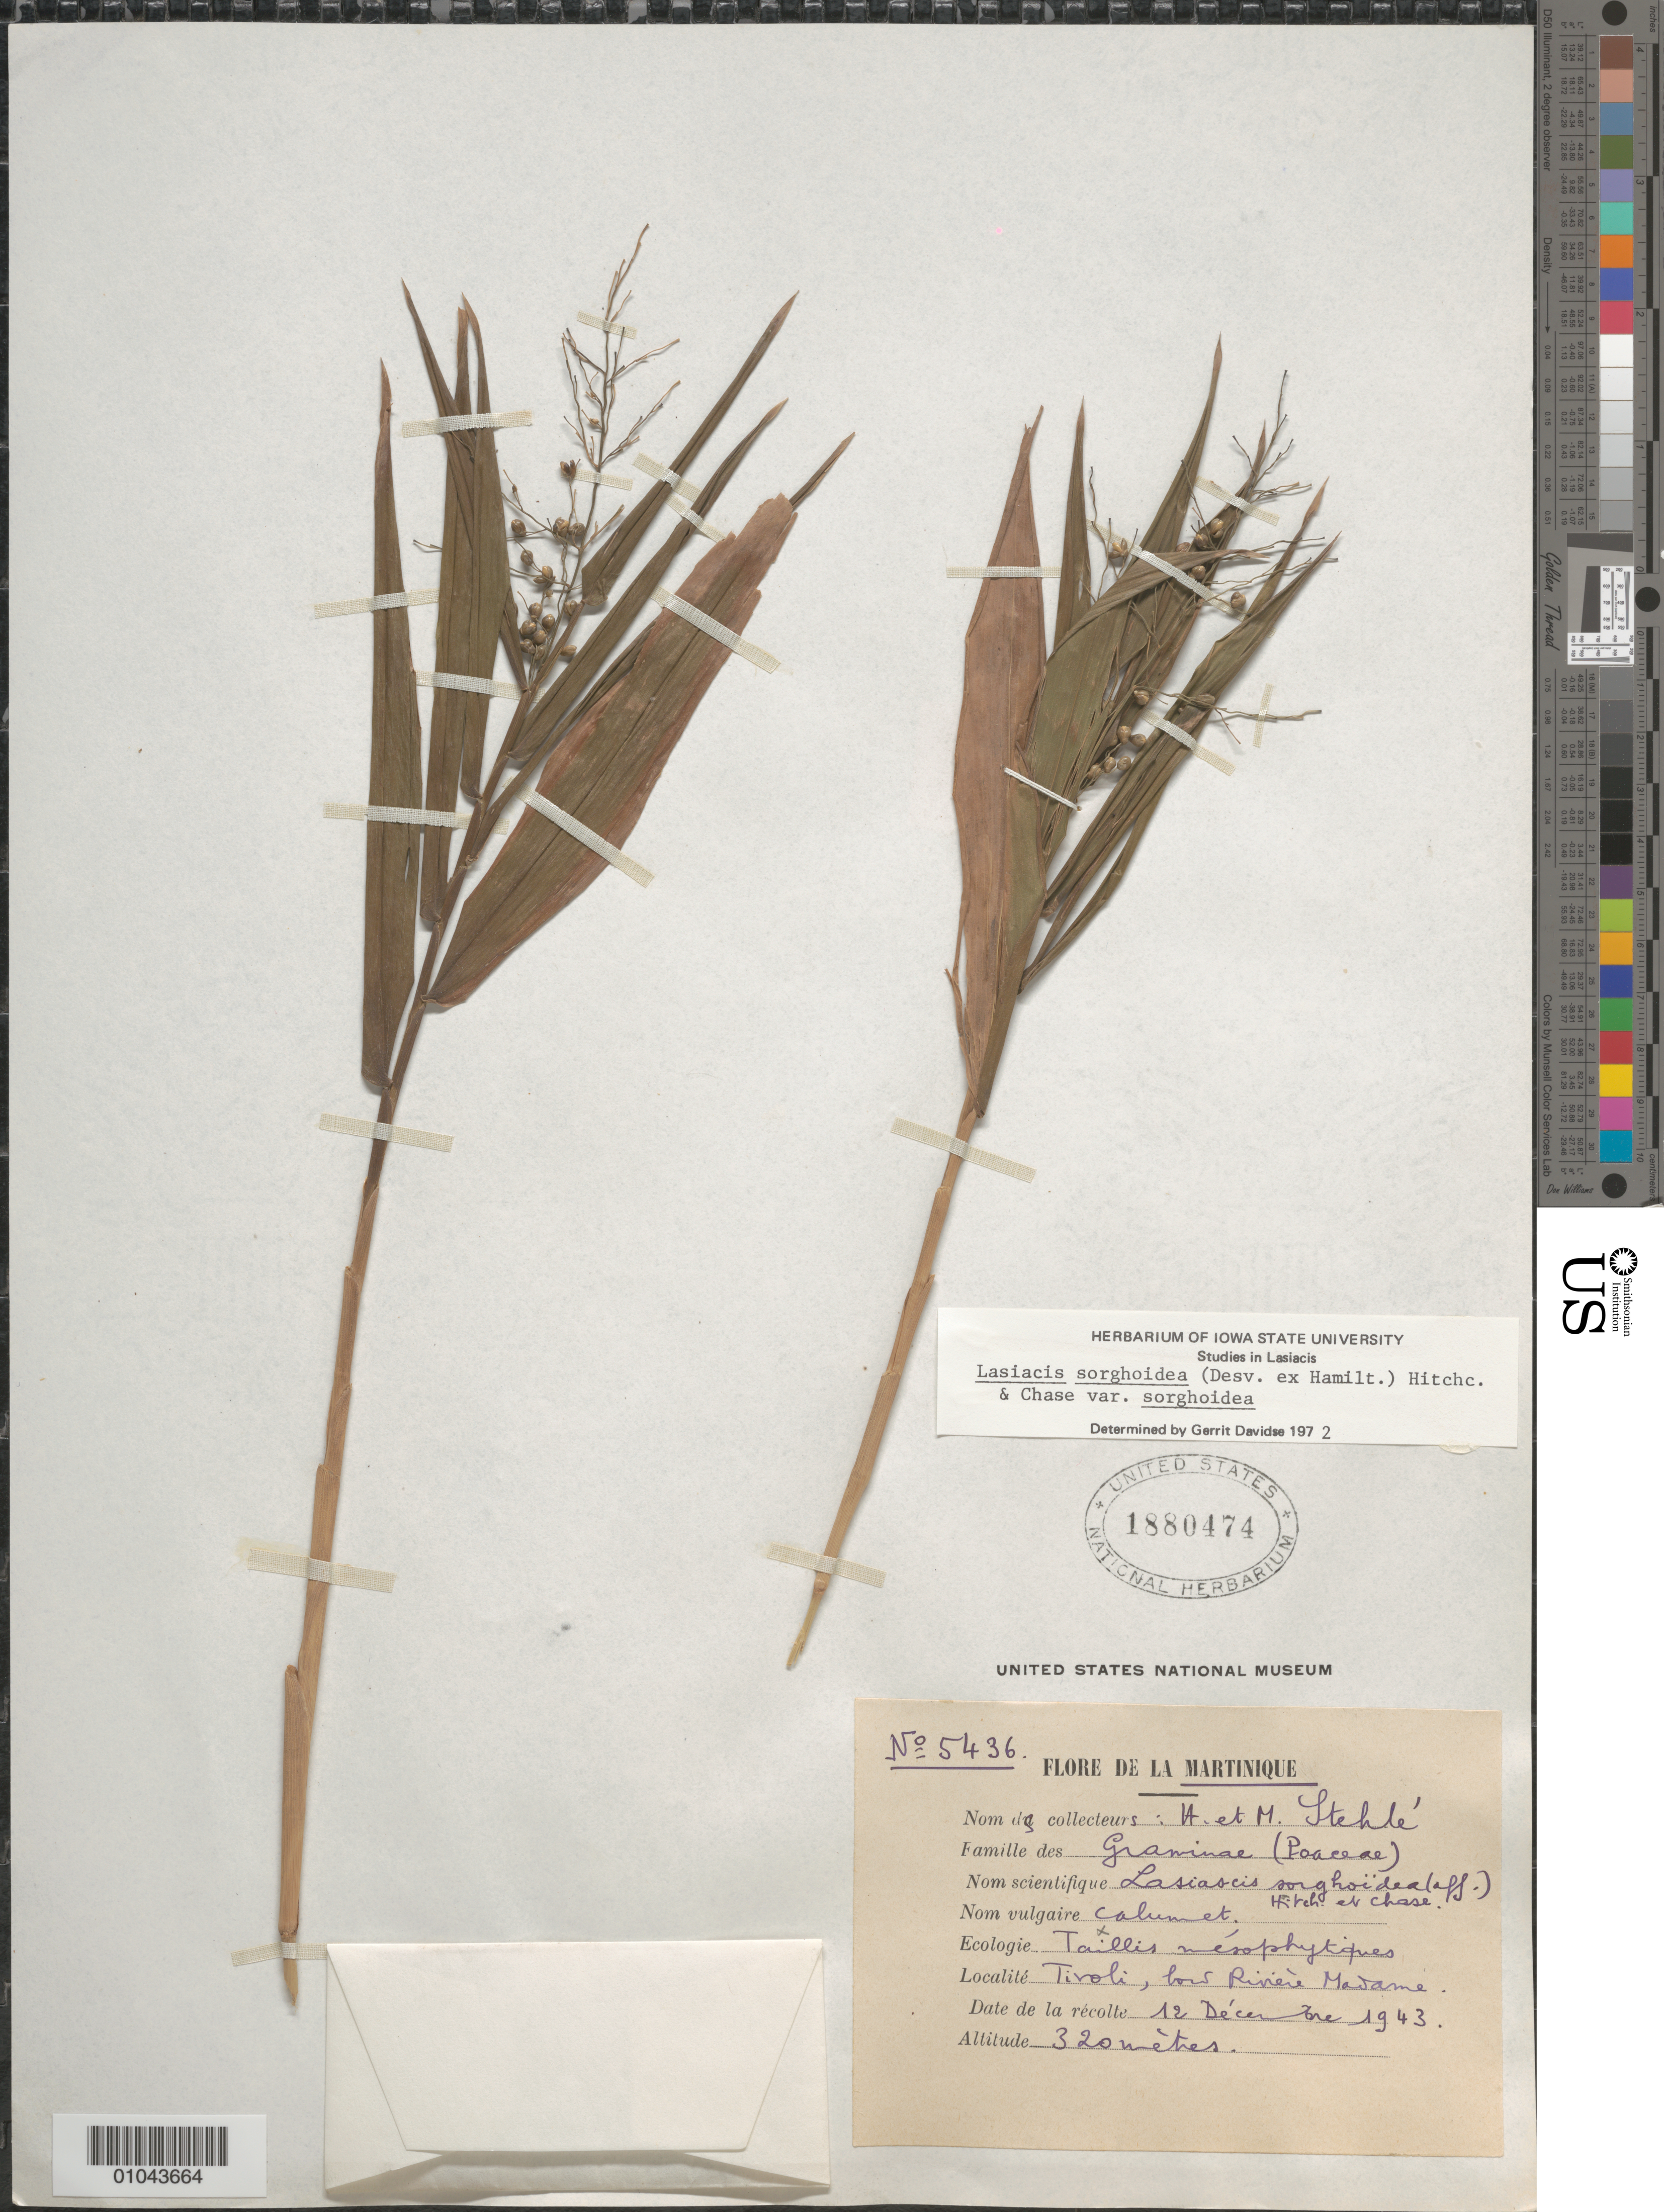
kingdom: Plantae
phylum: Tracheophyta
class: Liliopsida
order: Poales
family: Poaceae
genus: Lasiacis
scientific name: Lasiacis sorghoidea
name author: (Desv. ex Ham.) Hitchc. & Chase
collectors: H. Stehlé & M. Stehlé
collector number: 5436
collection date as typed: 12 Dec 1943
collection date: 1943-12-12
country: Martinique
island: Martinique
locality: Tiroli, bous Riviere Madame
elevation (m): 320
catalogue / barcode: US 1880474